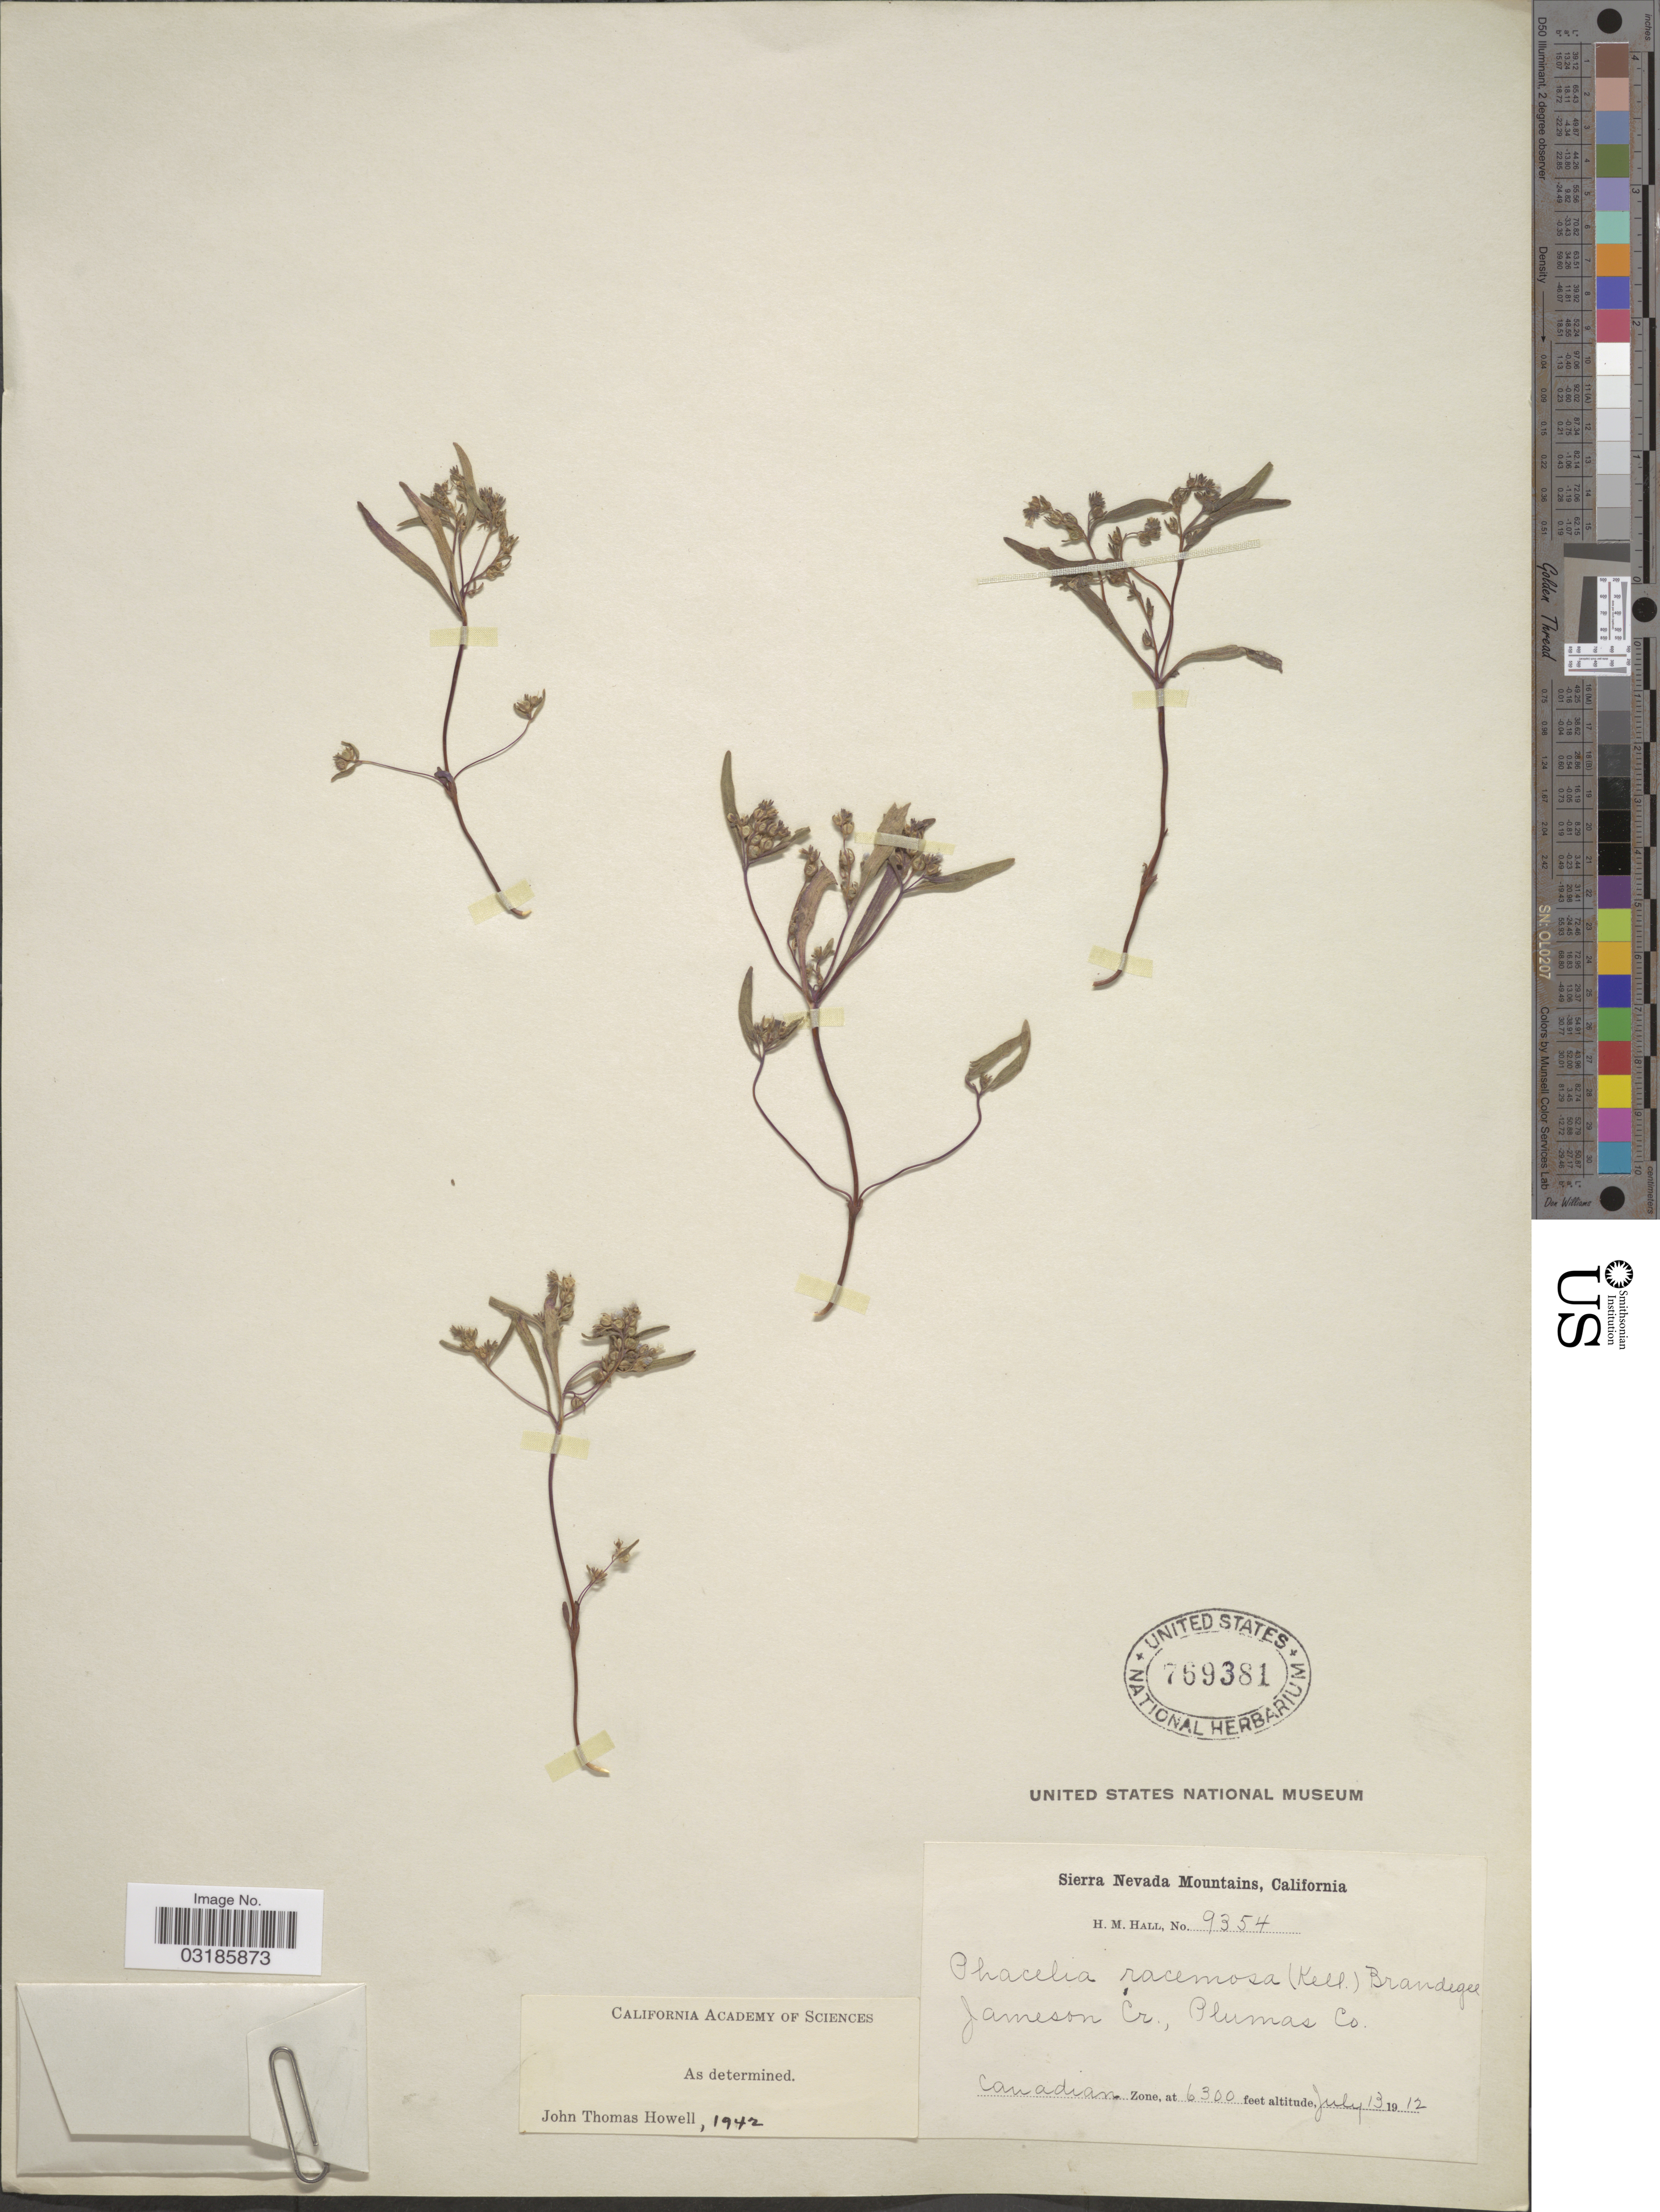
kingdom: Plantae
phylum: Tracheophyta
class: Magnoliopsida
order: Boraginales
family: Hydrophyllaceae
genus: Phacelia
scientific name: Phacelia racemosa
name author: (Kellogg) A. Heller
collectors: H. M. Hall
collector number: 9354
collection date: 1912-07-13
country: United States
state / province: California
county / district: Plumas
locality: Sierra Nevada Mountains. Jameson Cr., Plumas Co. Canadian zone.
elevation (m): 1920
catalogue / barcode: US 759381